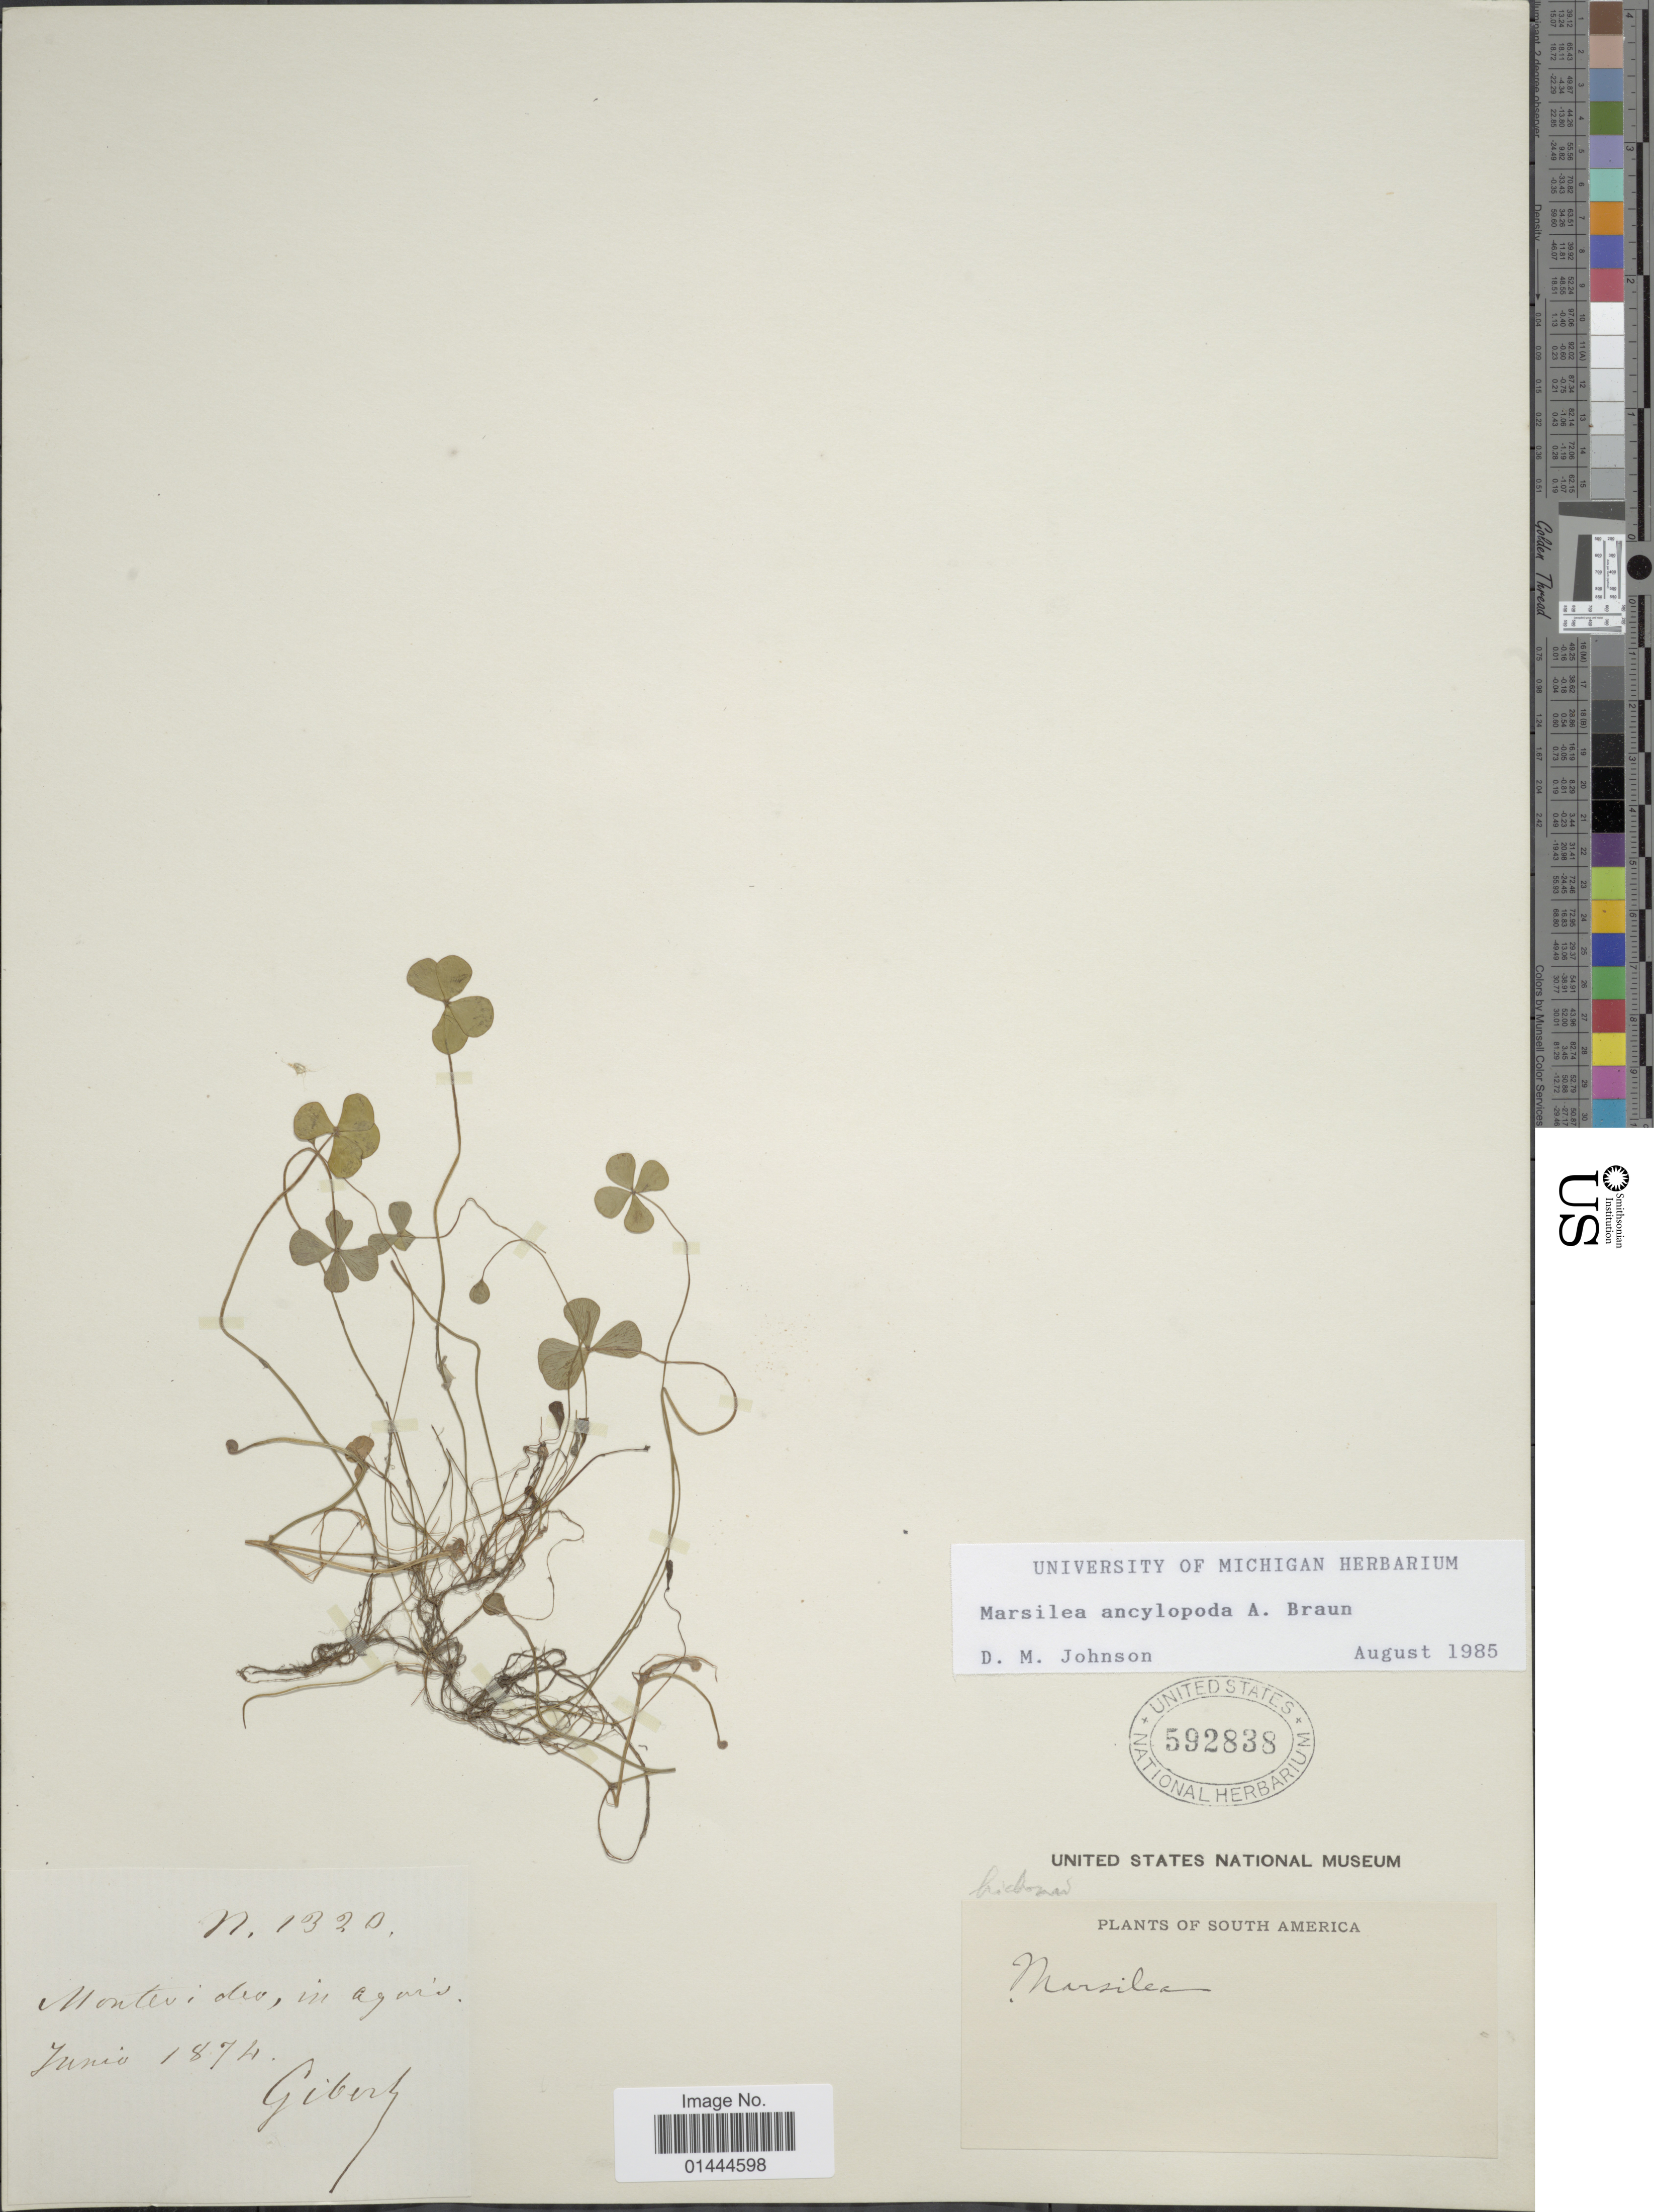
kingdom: Plantae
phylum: Tracheophyta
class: Polypodiopsida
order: Salviniales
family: Marsileaceae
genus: Marsilea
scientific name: Marsilea ancylopoda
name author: A. Braun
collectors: Gibert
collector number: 1320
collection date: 1874-06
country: Uruguay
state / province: Montevideo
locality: South America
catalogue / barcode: US 592838